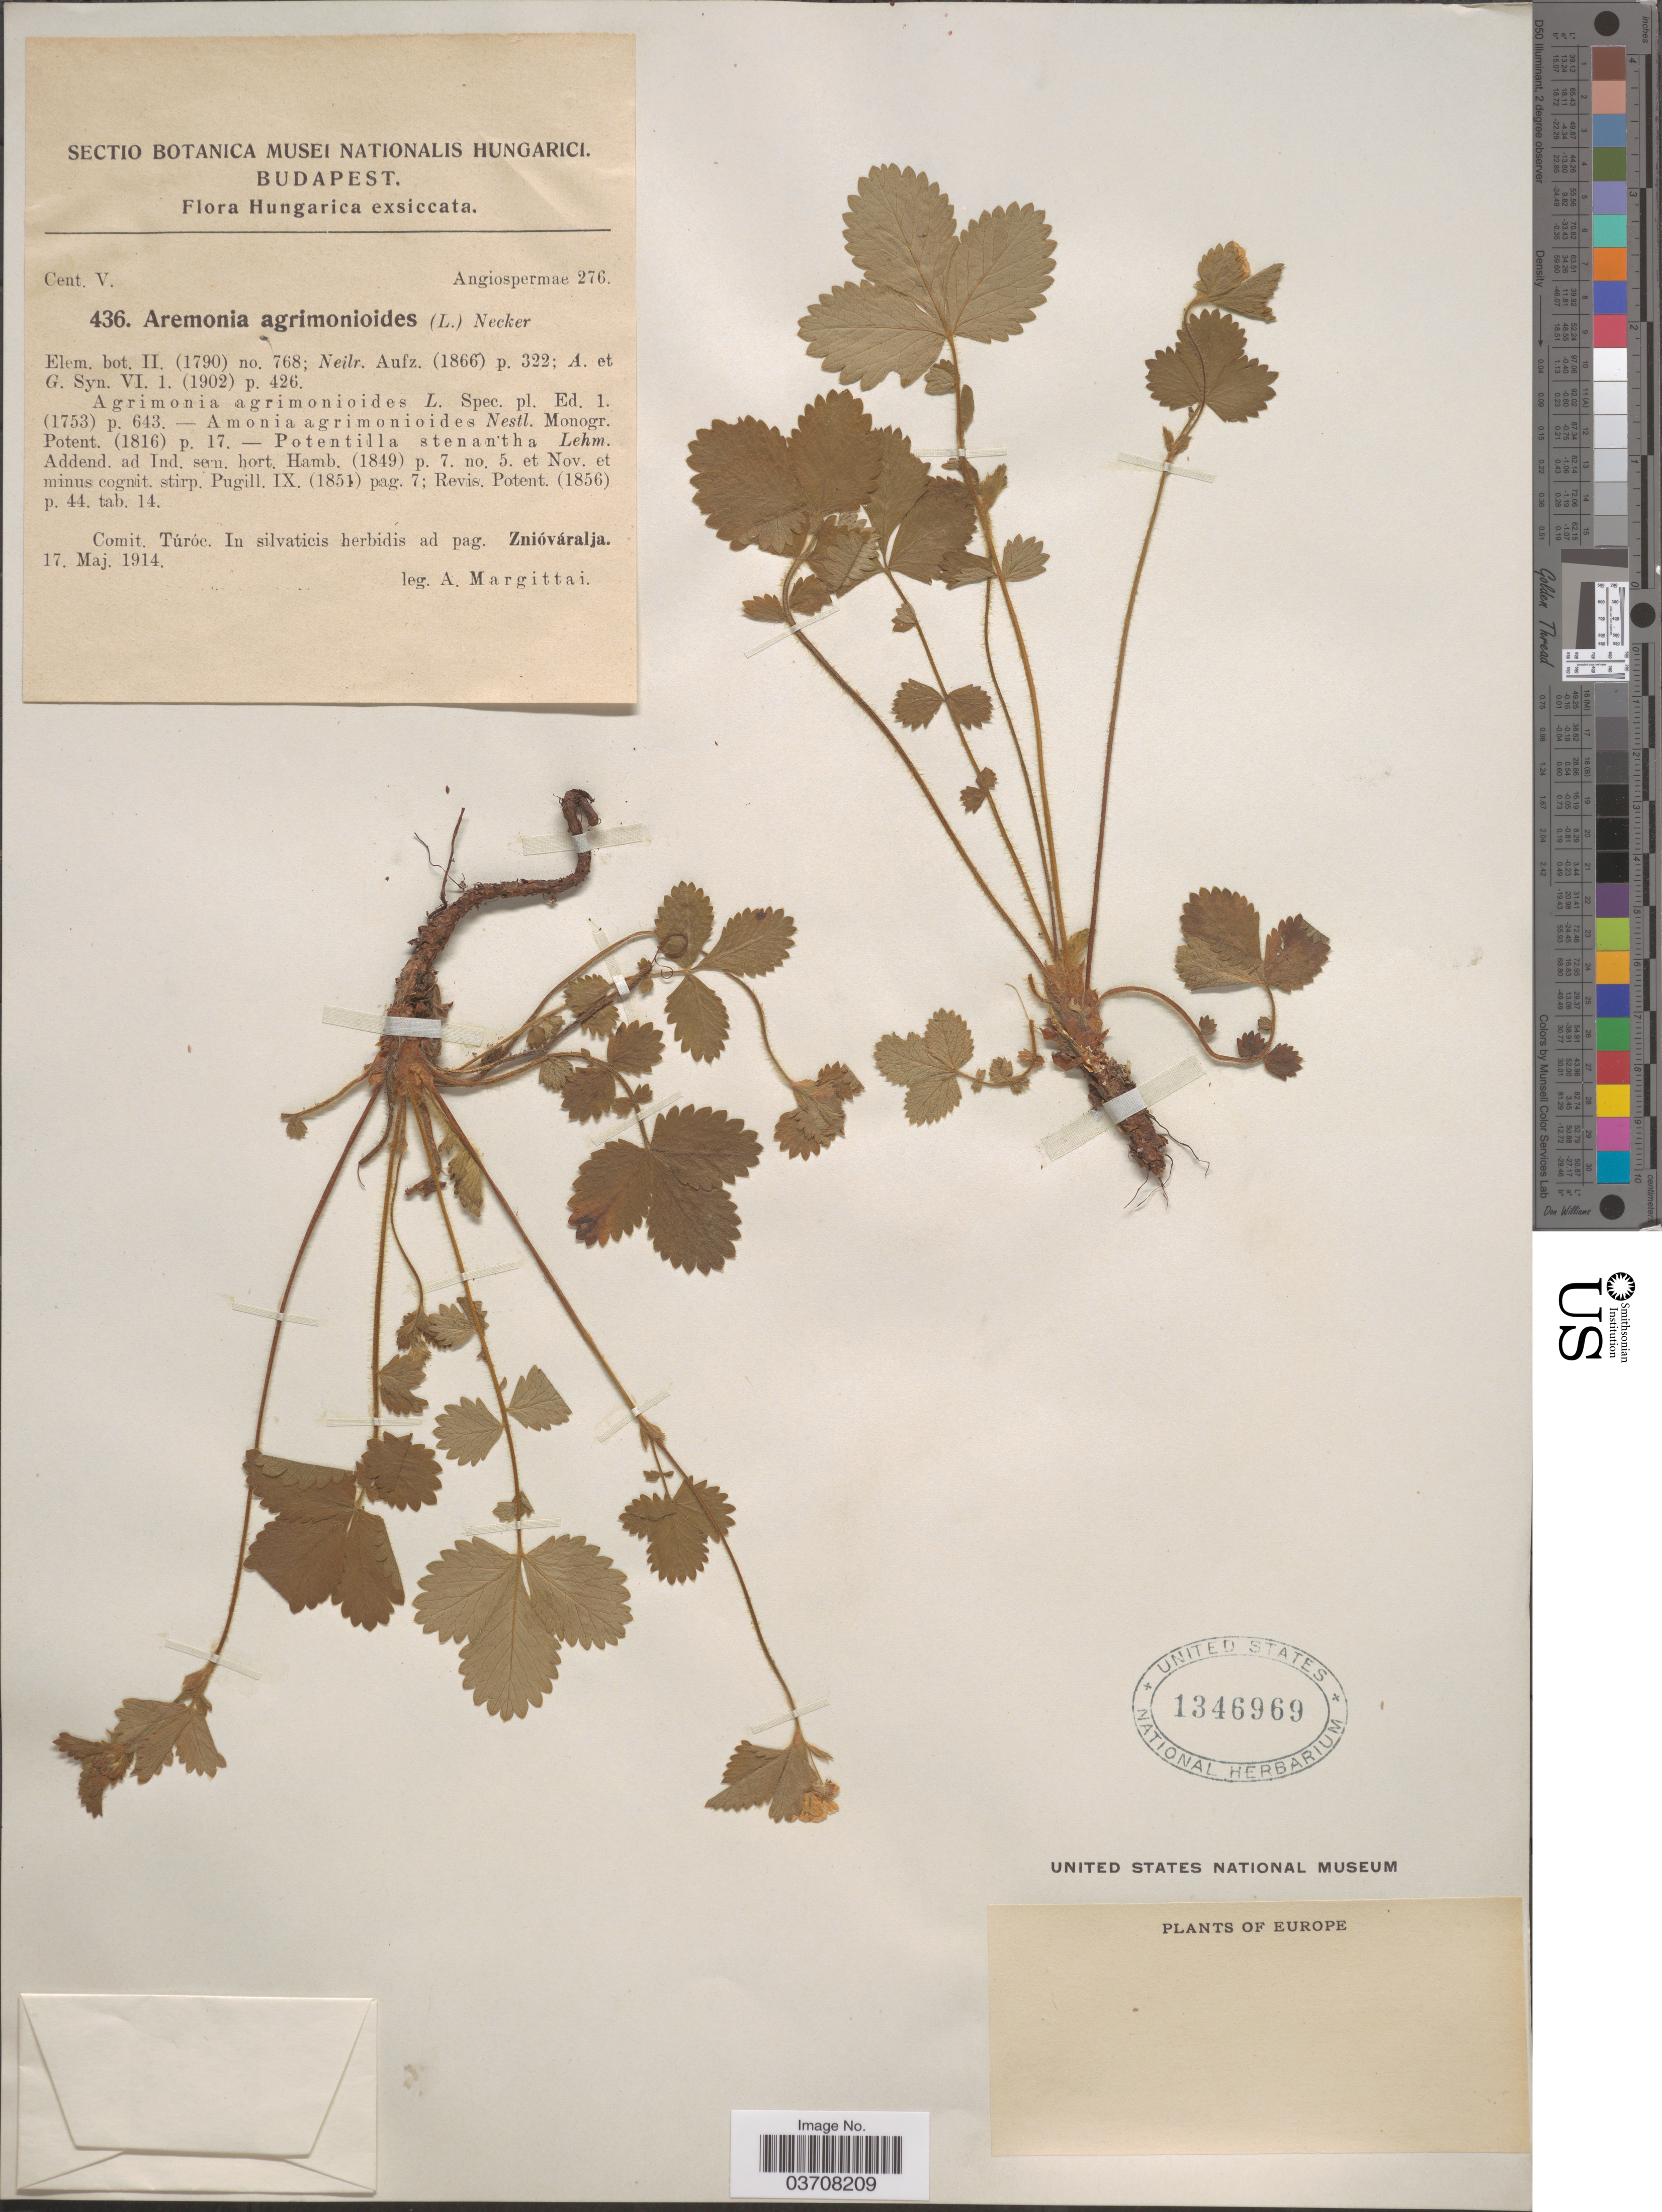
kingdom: Plantae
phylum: Tracheophyta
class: Magnoliopsida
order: Rosales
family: Rosaceae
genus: Aremonia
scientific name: Aremonia agrimonoides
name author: (L.) DC.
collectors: A. Margittai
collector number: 436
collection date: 1914-05-17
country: Hungary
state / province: Budapest, Capital District of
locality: Comit. Túróc. In silvaticis herbidis ad pag. Znióváralja.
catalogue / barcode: US 1346969